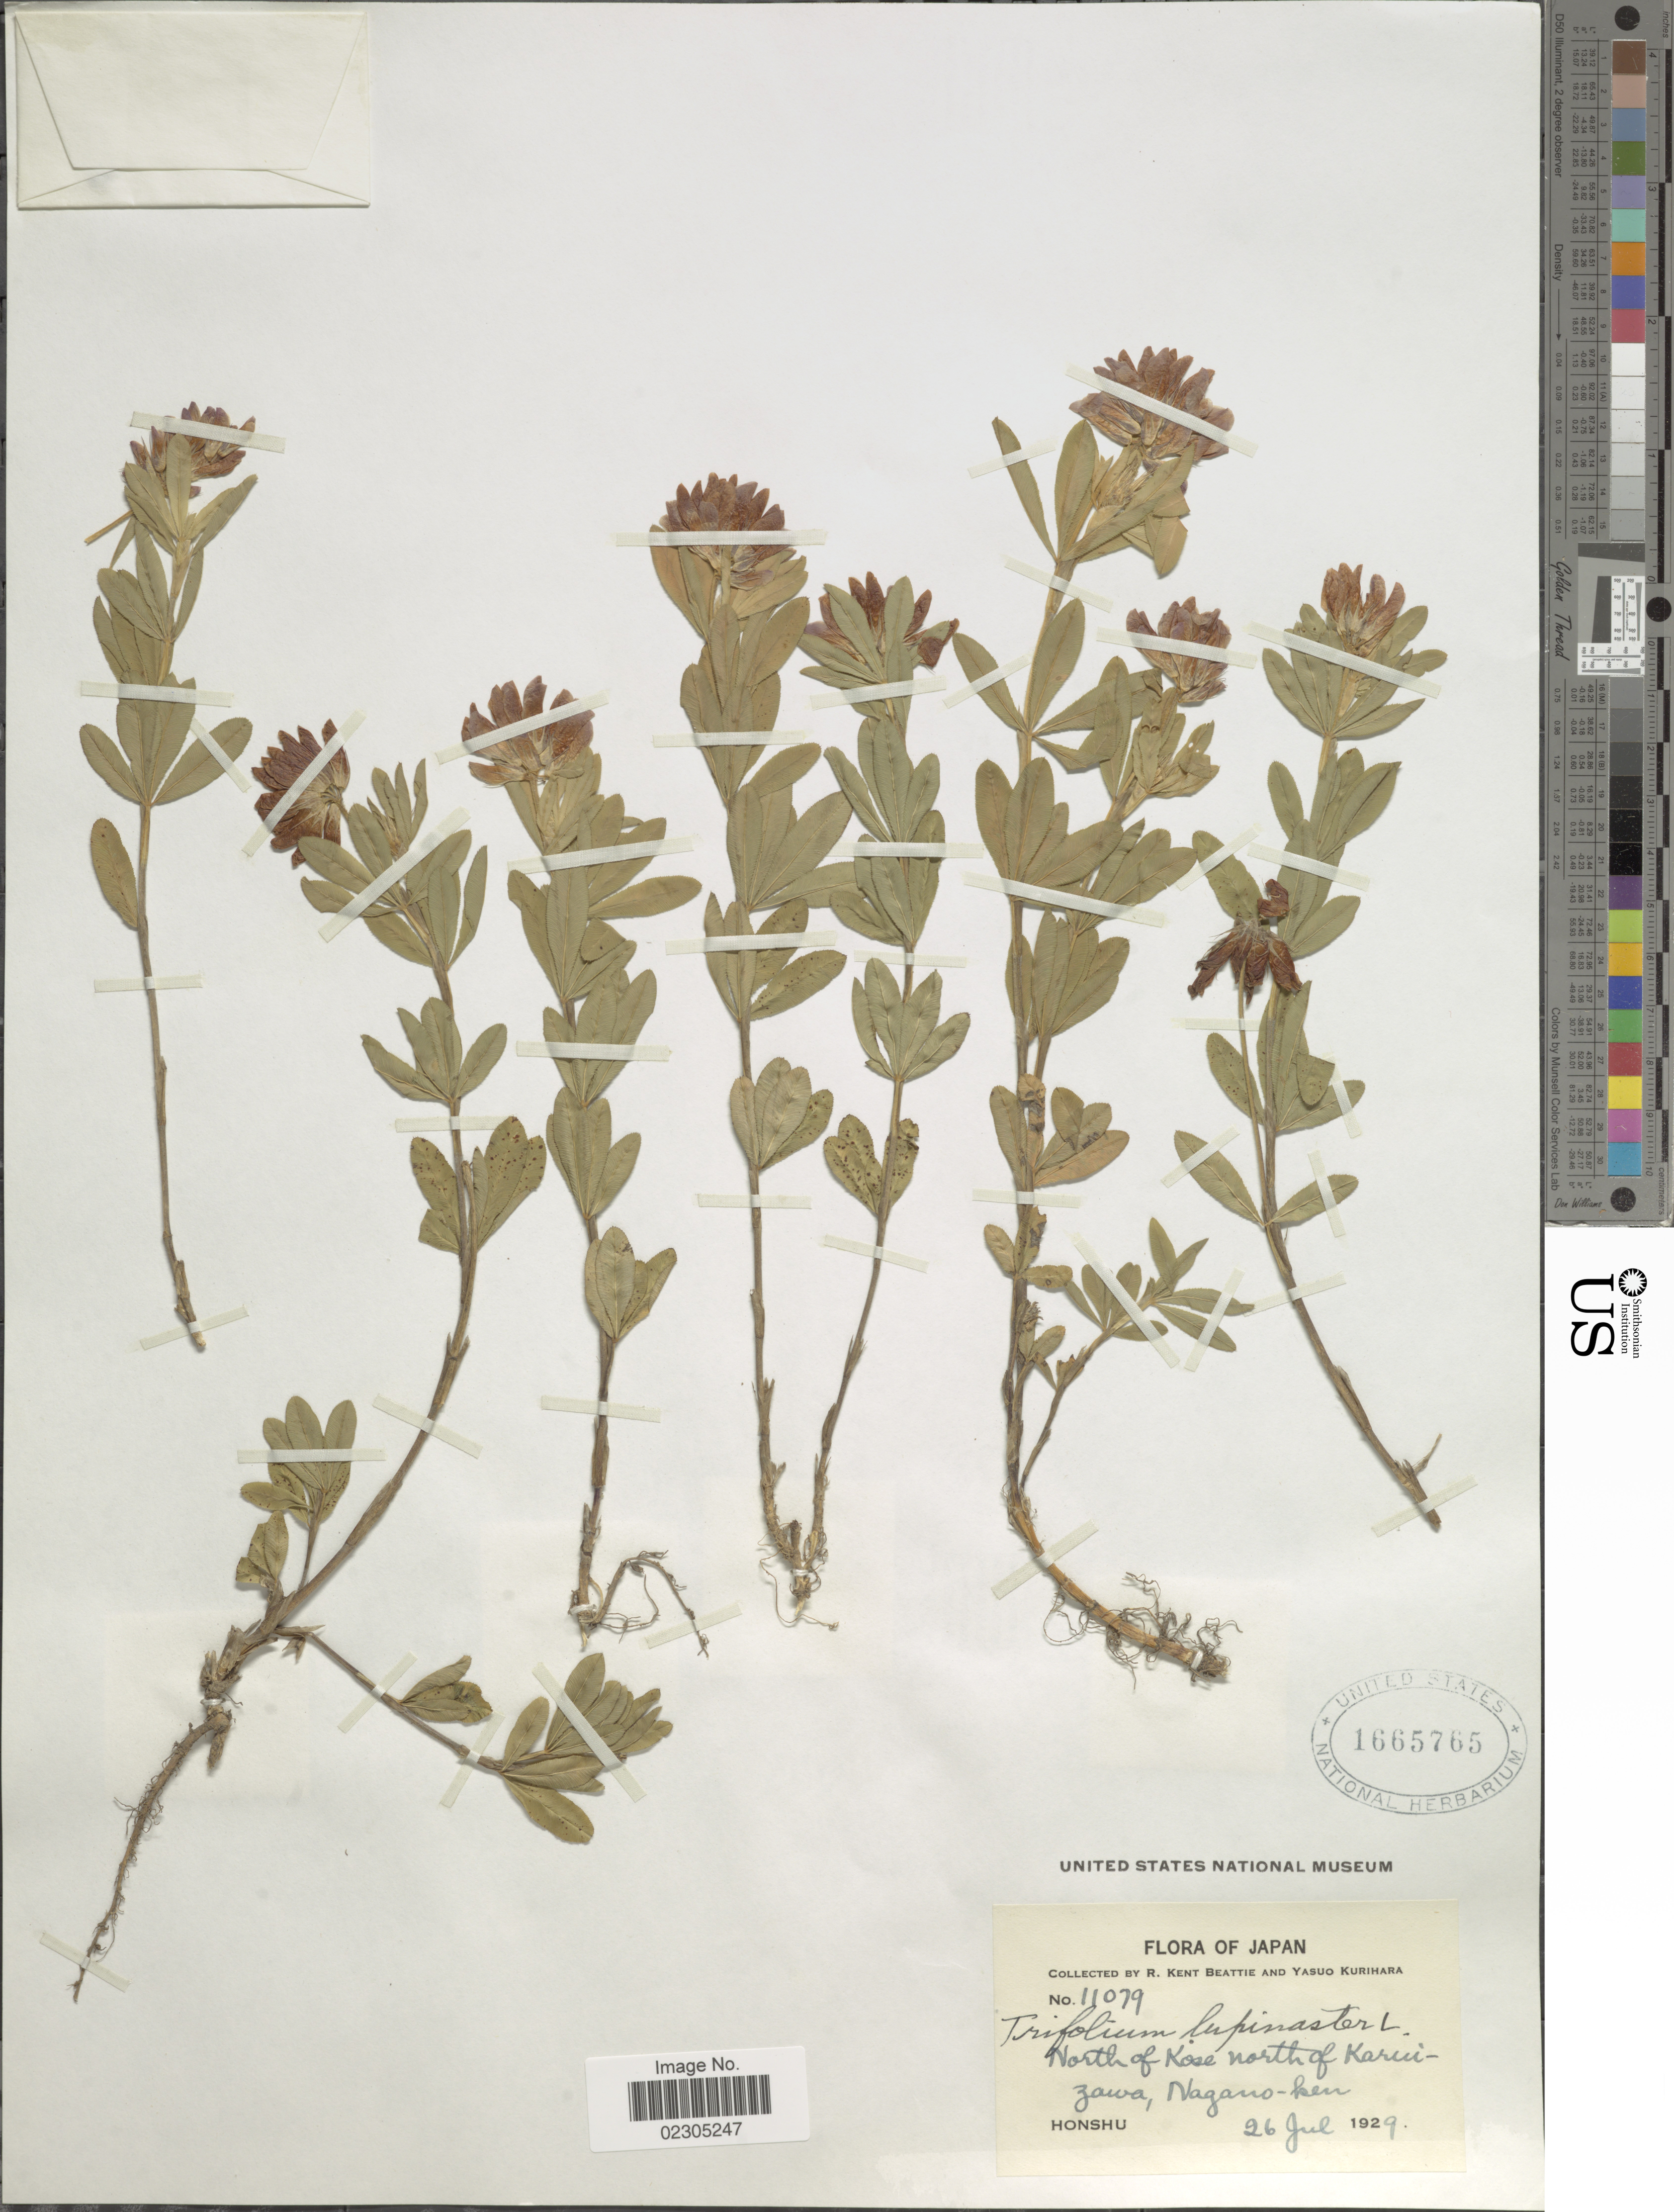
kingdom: Plantae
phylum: Tracheophyta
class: Magnoliopsida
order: Fabales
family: Fabaceae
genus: Trifolium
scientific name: Trifolium lupinaster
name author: L.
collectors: R. K. Beattie & Y. Kurihara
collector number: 11079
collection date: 1929-07-26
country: Japan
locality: North of Kose north of Karuizawa, Nagano-ken.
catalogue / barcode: US 1665765